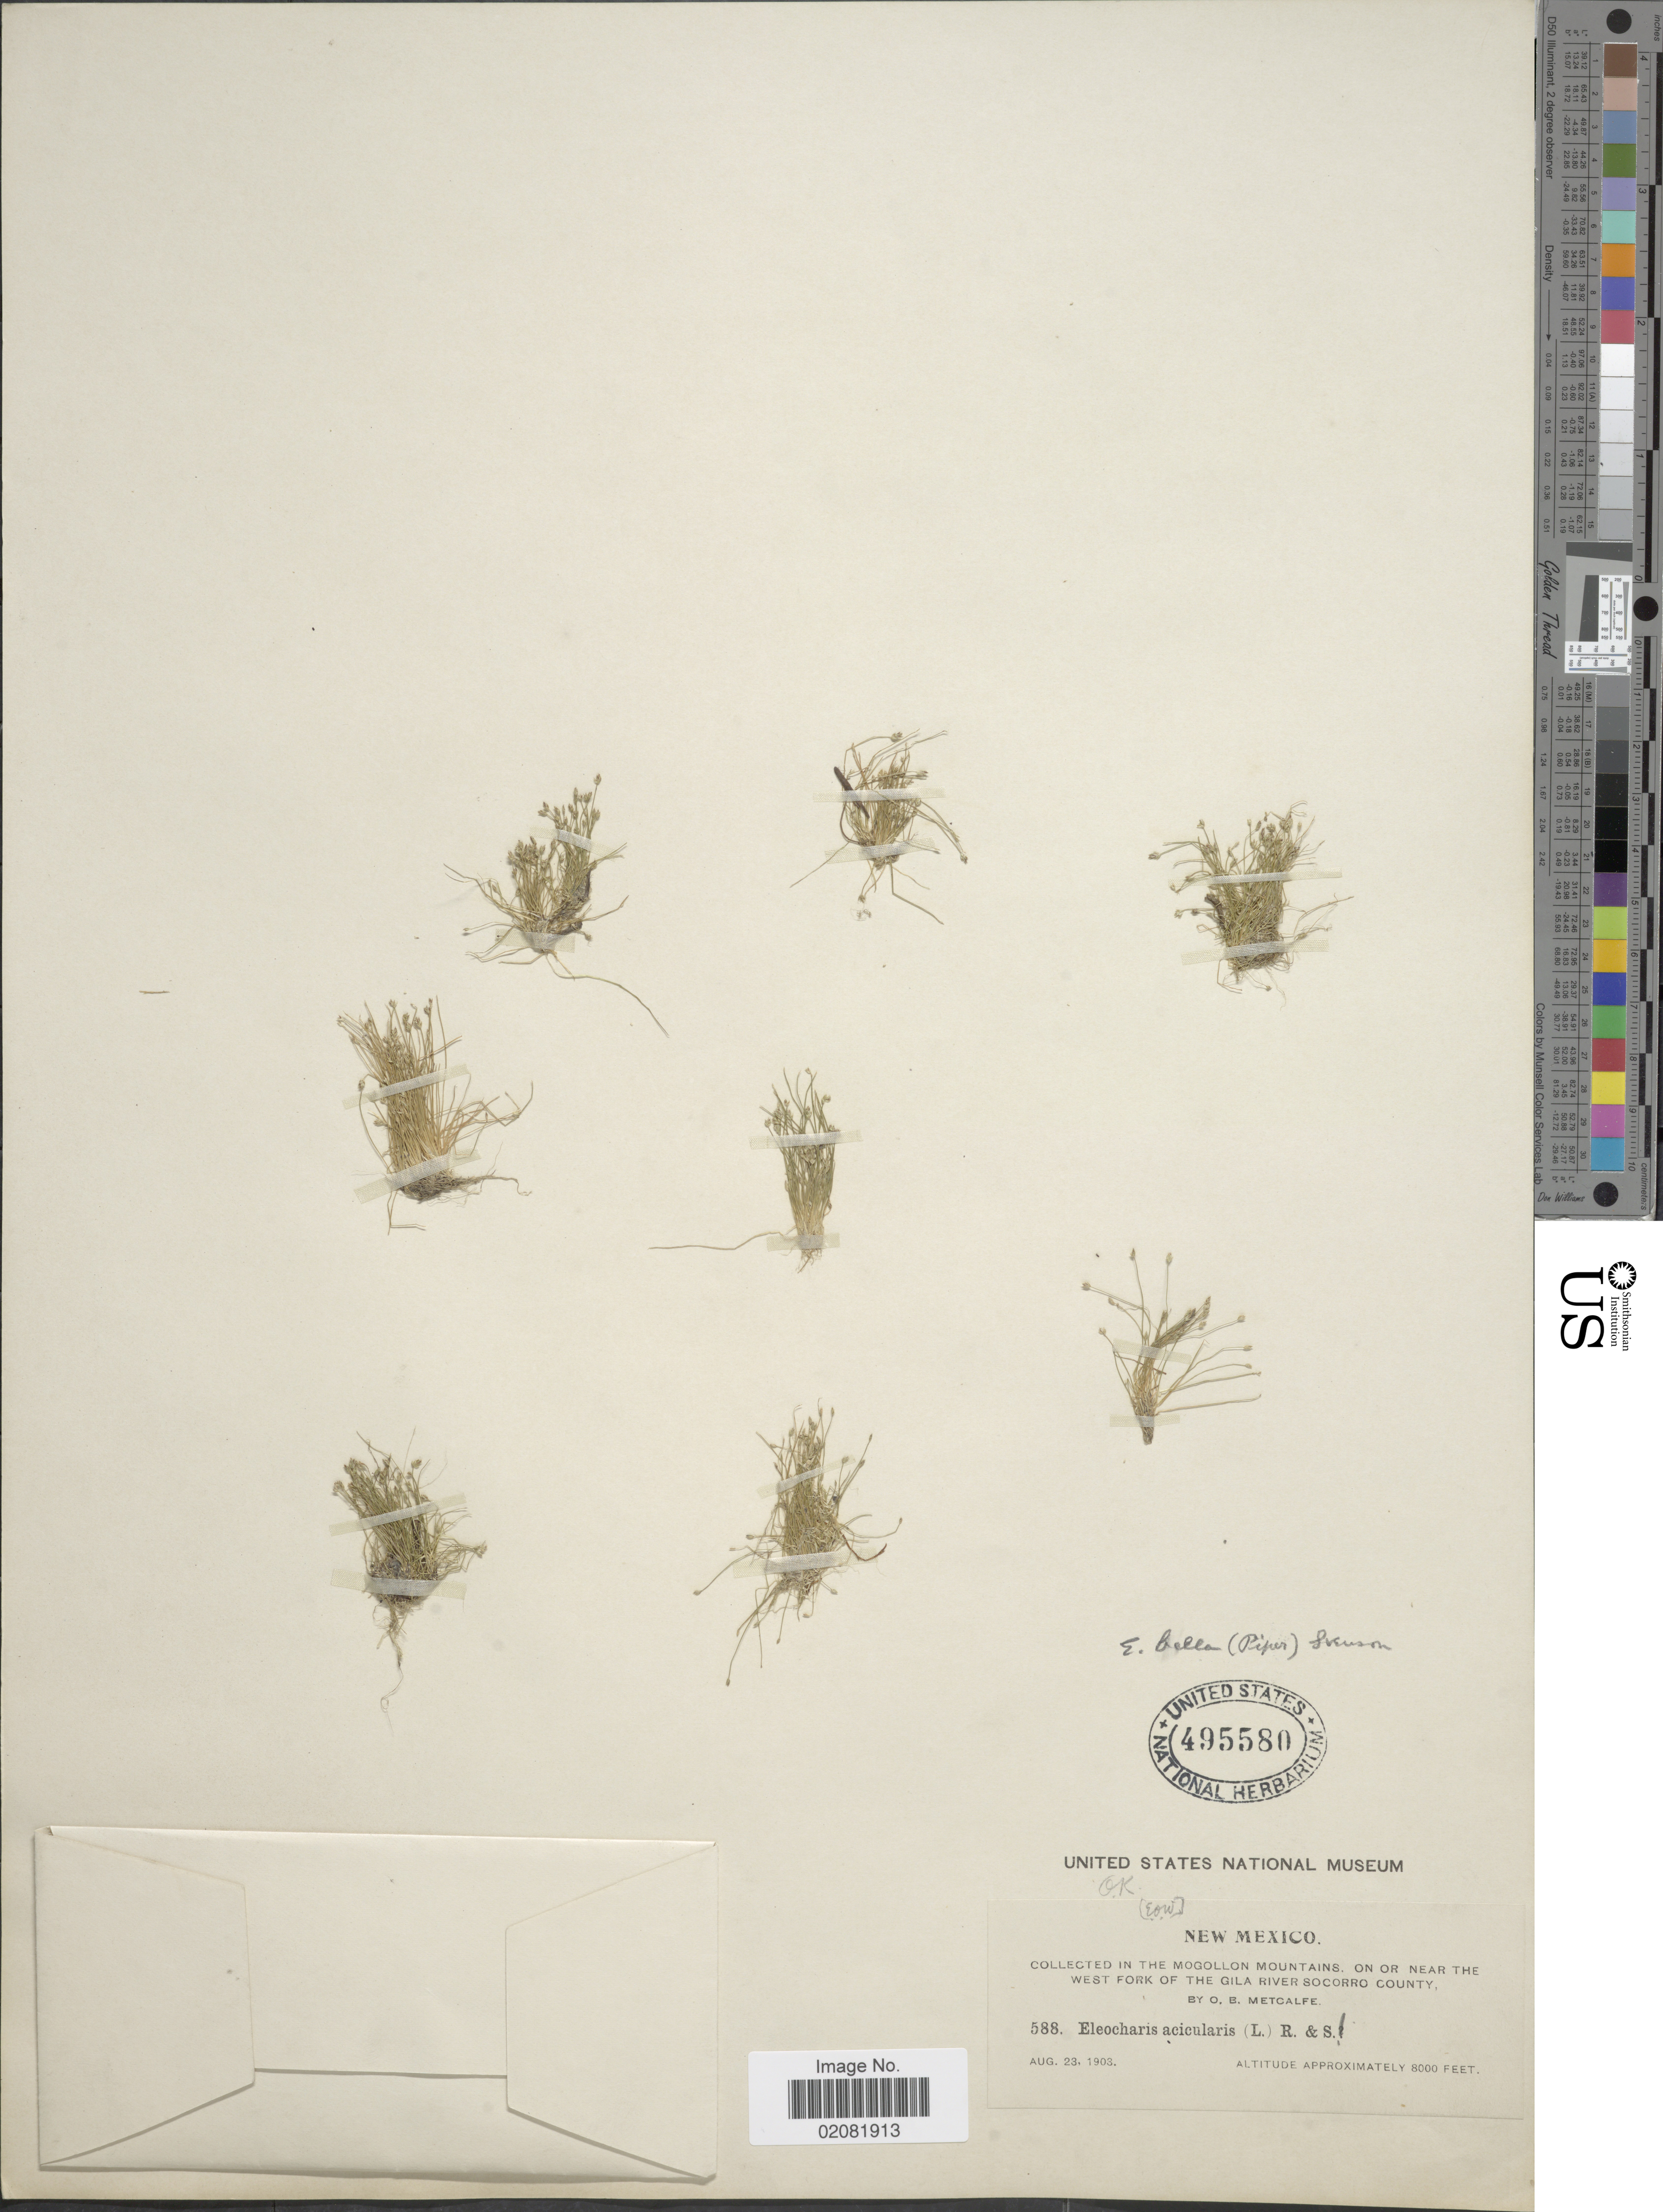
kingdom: Plantae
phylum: Tracheophyta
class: Liliopsida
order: Poales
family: Cyperaceae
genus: Eleocharis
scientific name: Eleocharis bella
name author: (Piper) Svenson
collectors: O. B. Metcalfe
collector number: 588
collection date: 1903-08-23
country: United States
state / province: New Mexico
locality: In the Mogollon Mountains. On or Near the West Fork of the Gila River Socorro County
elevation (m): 2438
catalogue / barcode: US 495580